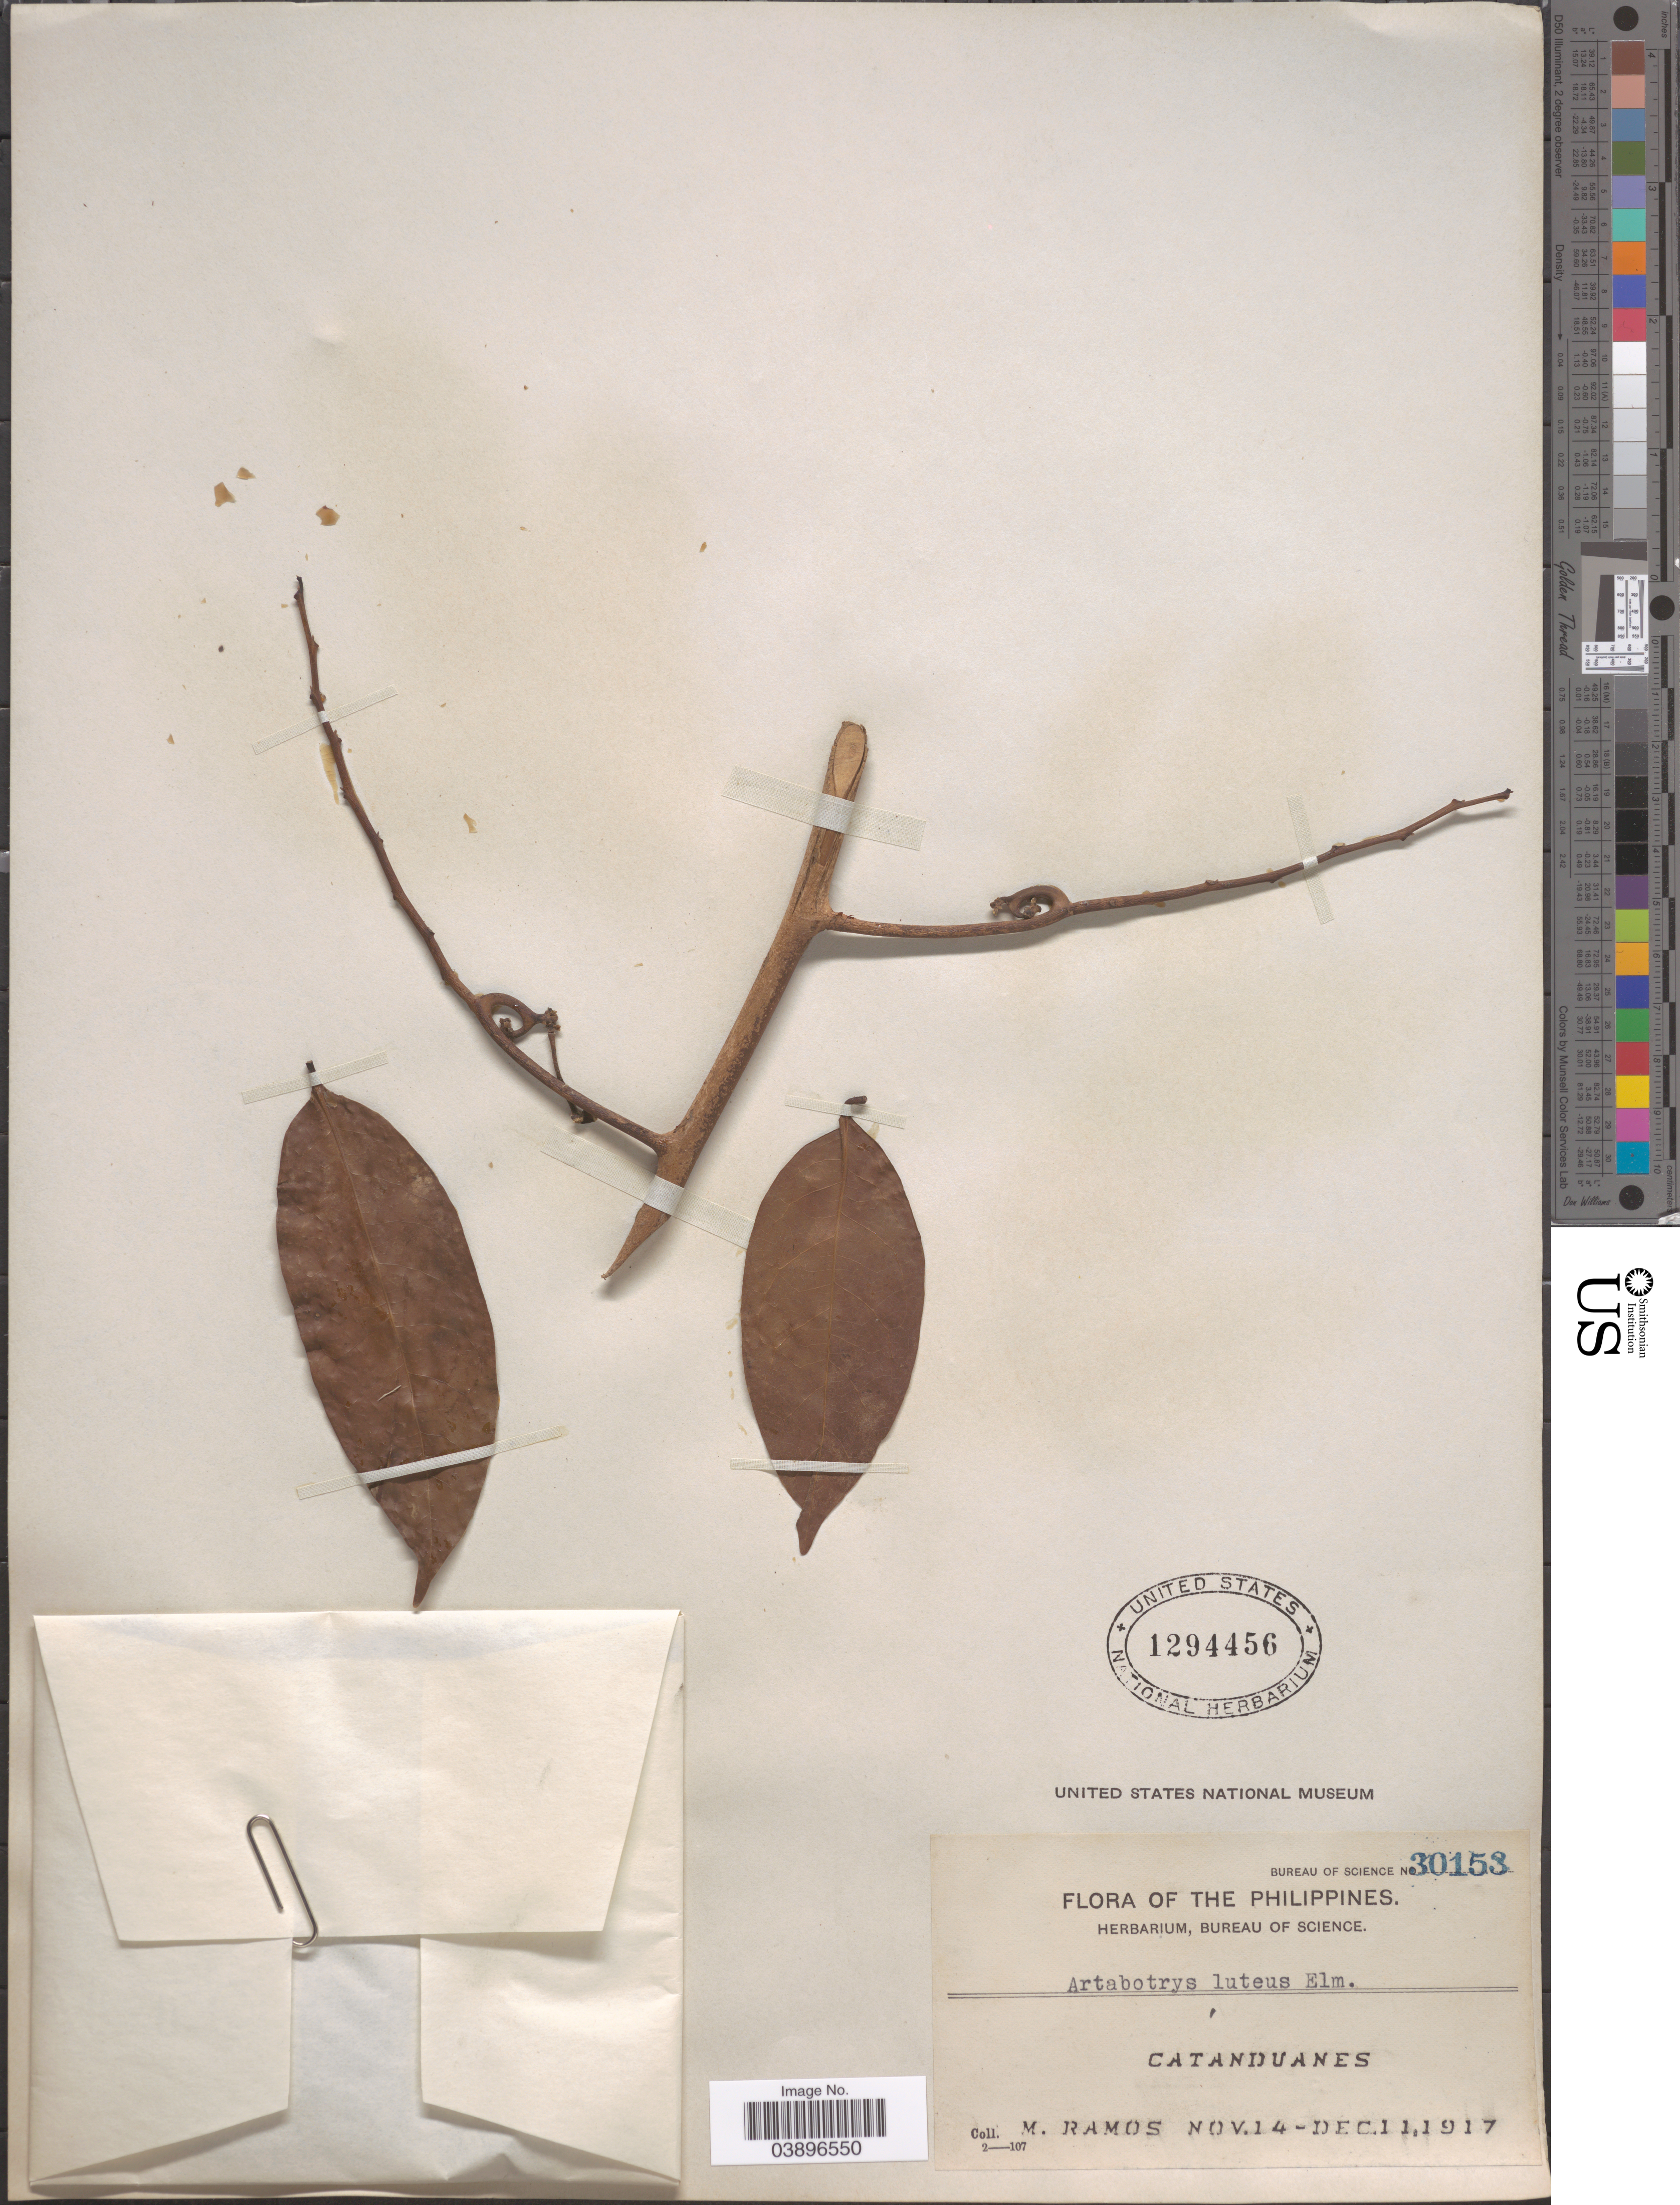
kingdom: Plantae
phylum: Tracheophyta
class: Magnoliopsida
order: Magnoliales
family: Annonaceae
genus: Artabotrys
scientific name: Artabotrys luteus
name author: Elmer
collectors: M. Ramos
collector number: Bureau of Science 30153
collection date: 1917-11-14/1917-12-11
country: Philippines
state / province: Bicol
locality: Catanduanes.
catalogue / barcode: US 1294456